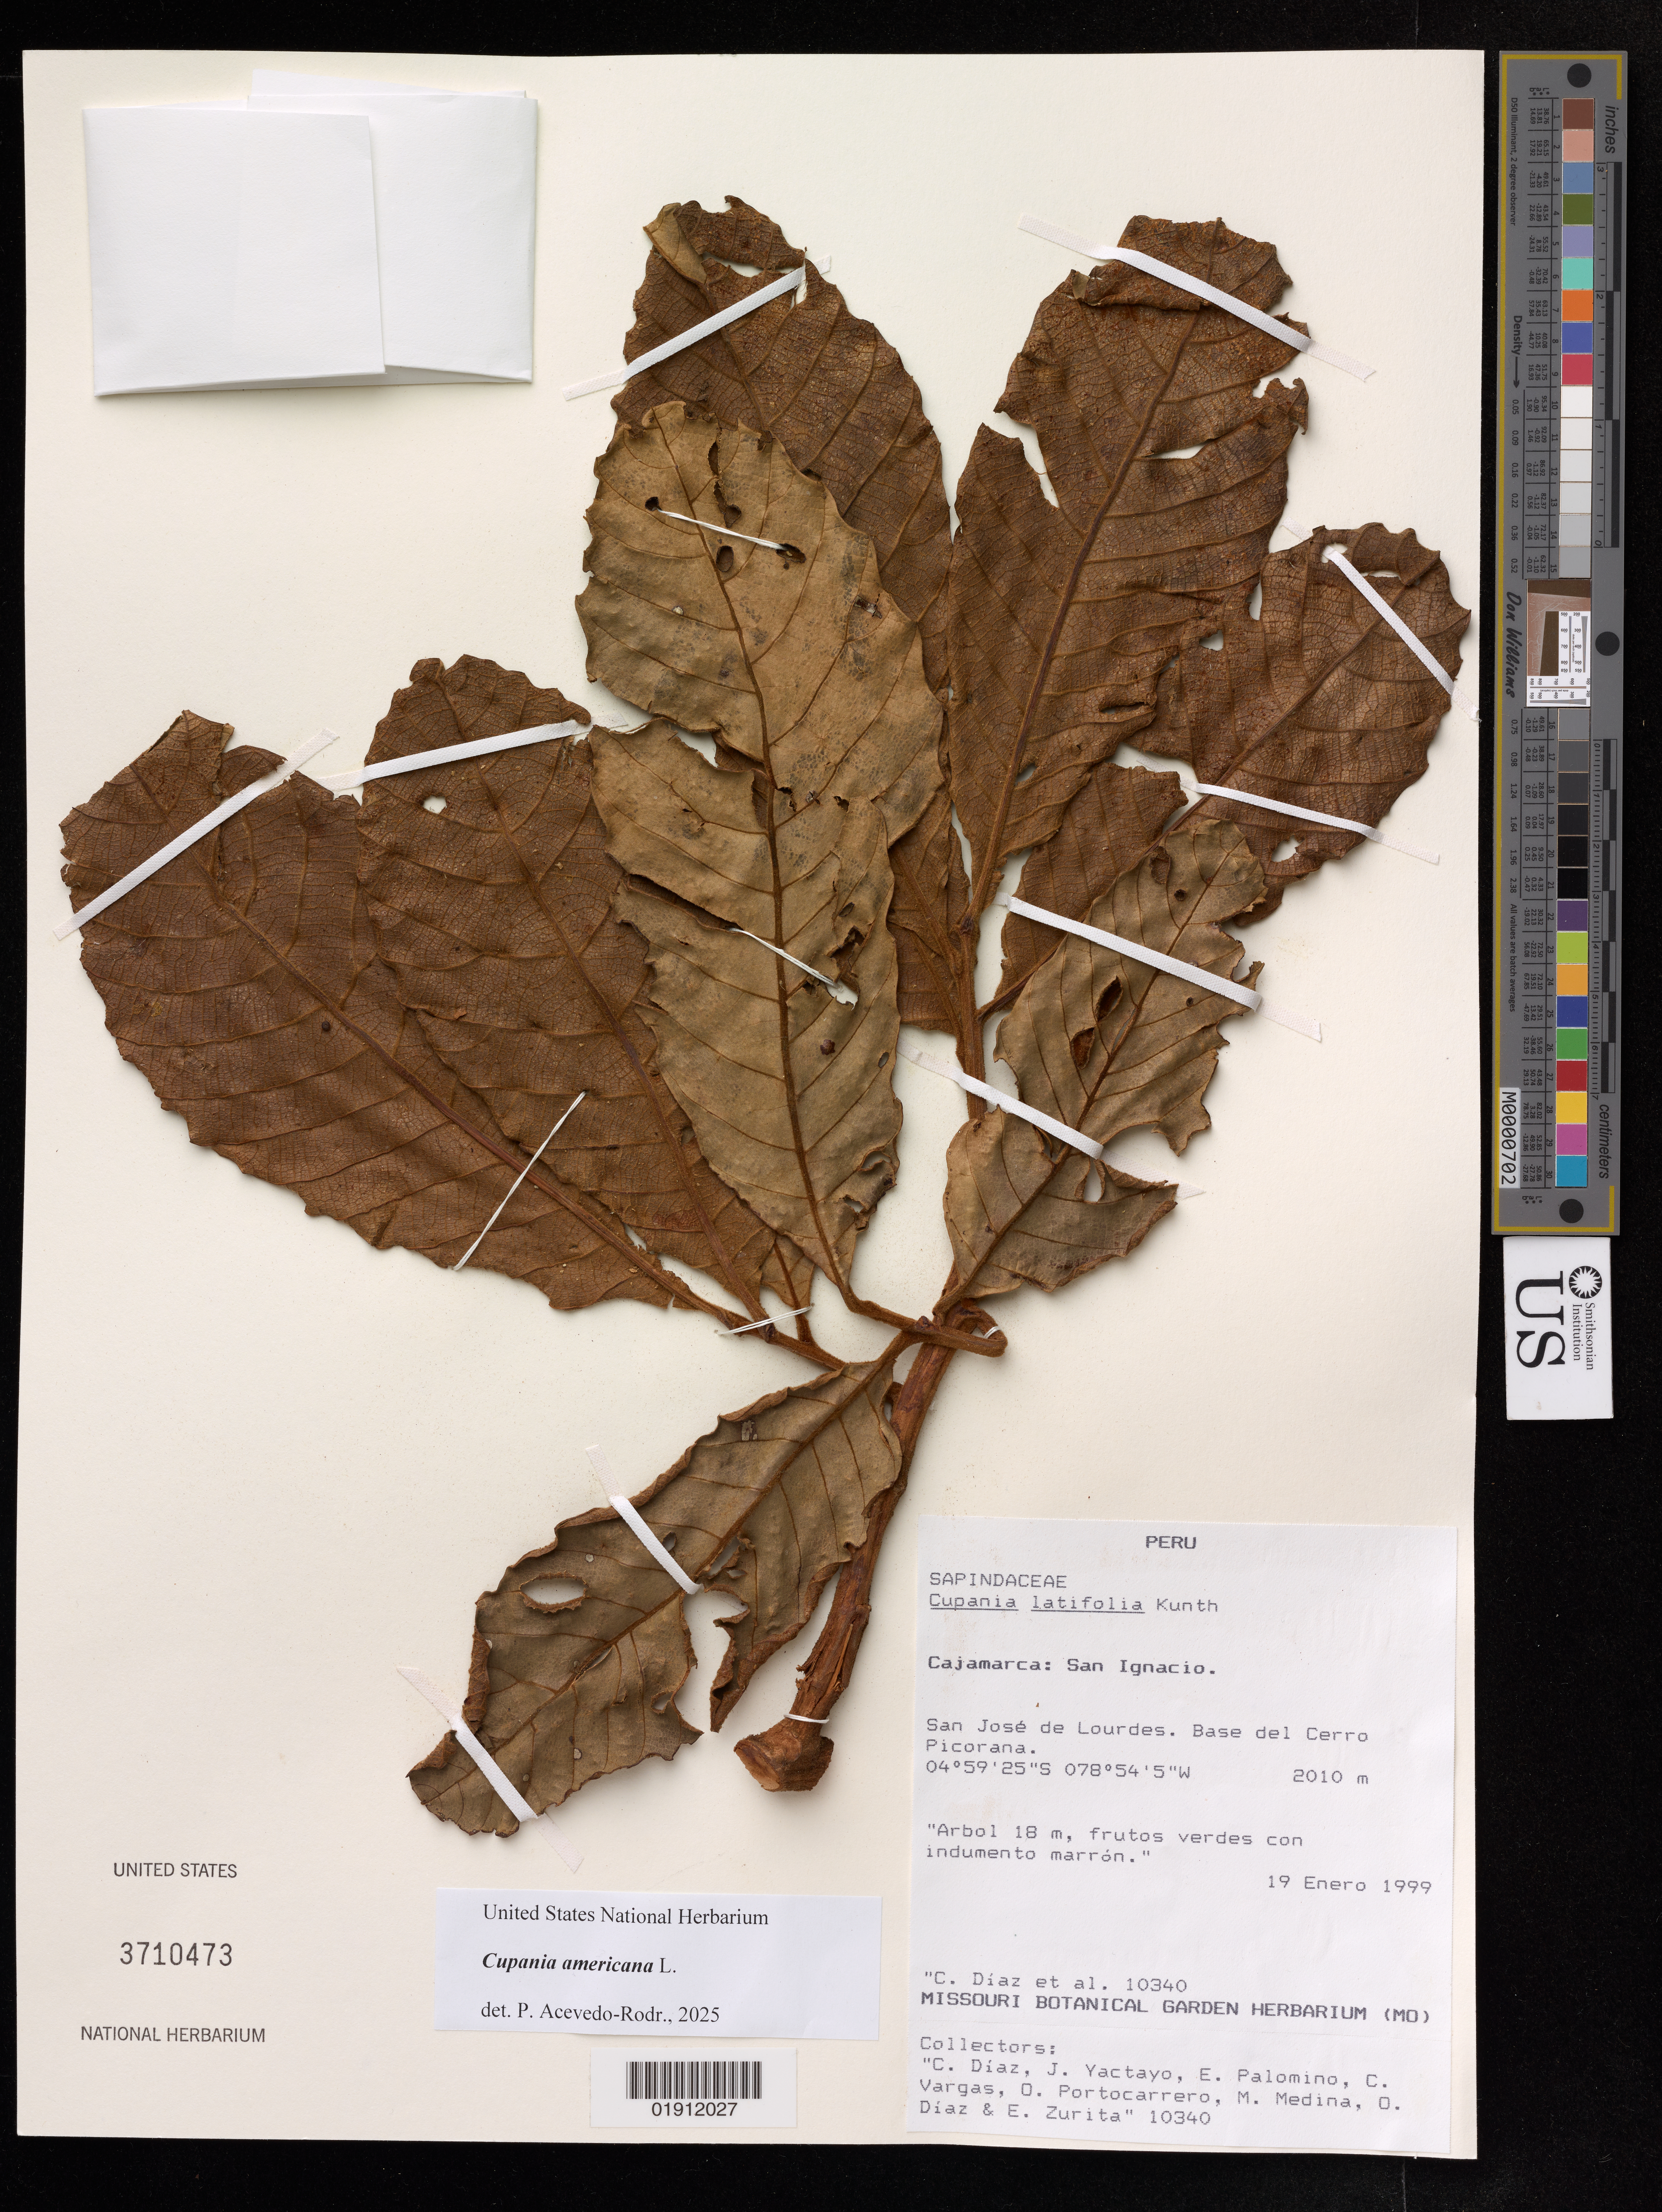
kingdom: Plantae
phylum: Tracheophyta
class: Magnoliopsida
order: Sapindales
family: Sapindaceae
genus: Cupania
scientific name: Cupania americana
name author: L.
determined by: Acevedo-Rodriguez, P., (US), Smithsonian Institution - National Museum of Natural History (UNITED STATES)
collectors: C. Díaz, J. Yactayo, E. Palomino, C. Vargas, O. Portocarrero, M. Medina, O. Diaz & E. Zurita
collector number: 10340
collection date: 1999-01-19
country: Peru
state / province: Cajamarca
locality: San Ignacio. San José de Lourdes. Base del Cerro Picorana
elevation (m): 2010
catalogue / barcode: US 3710473